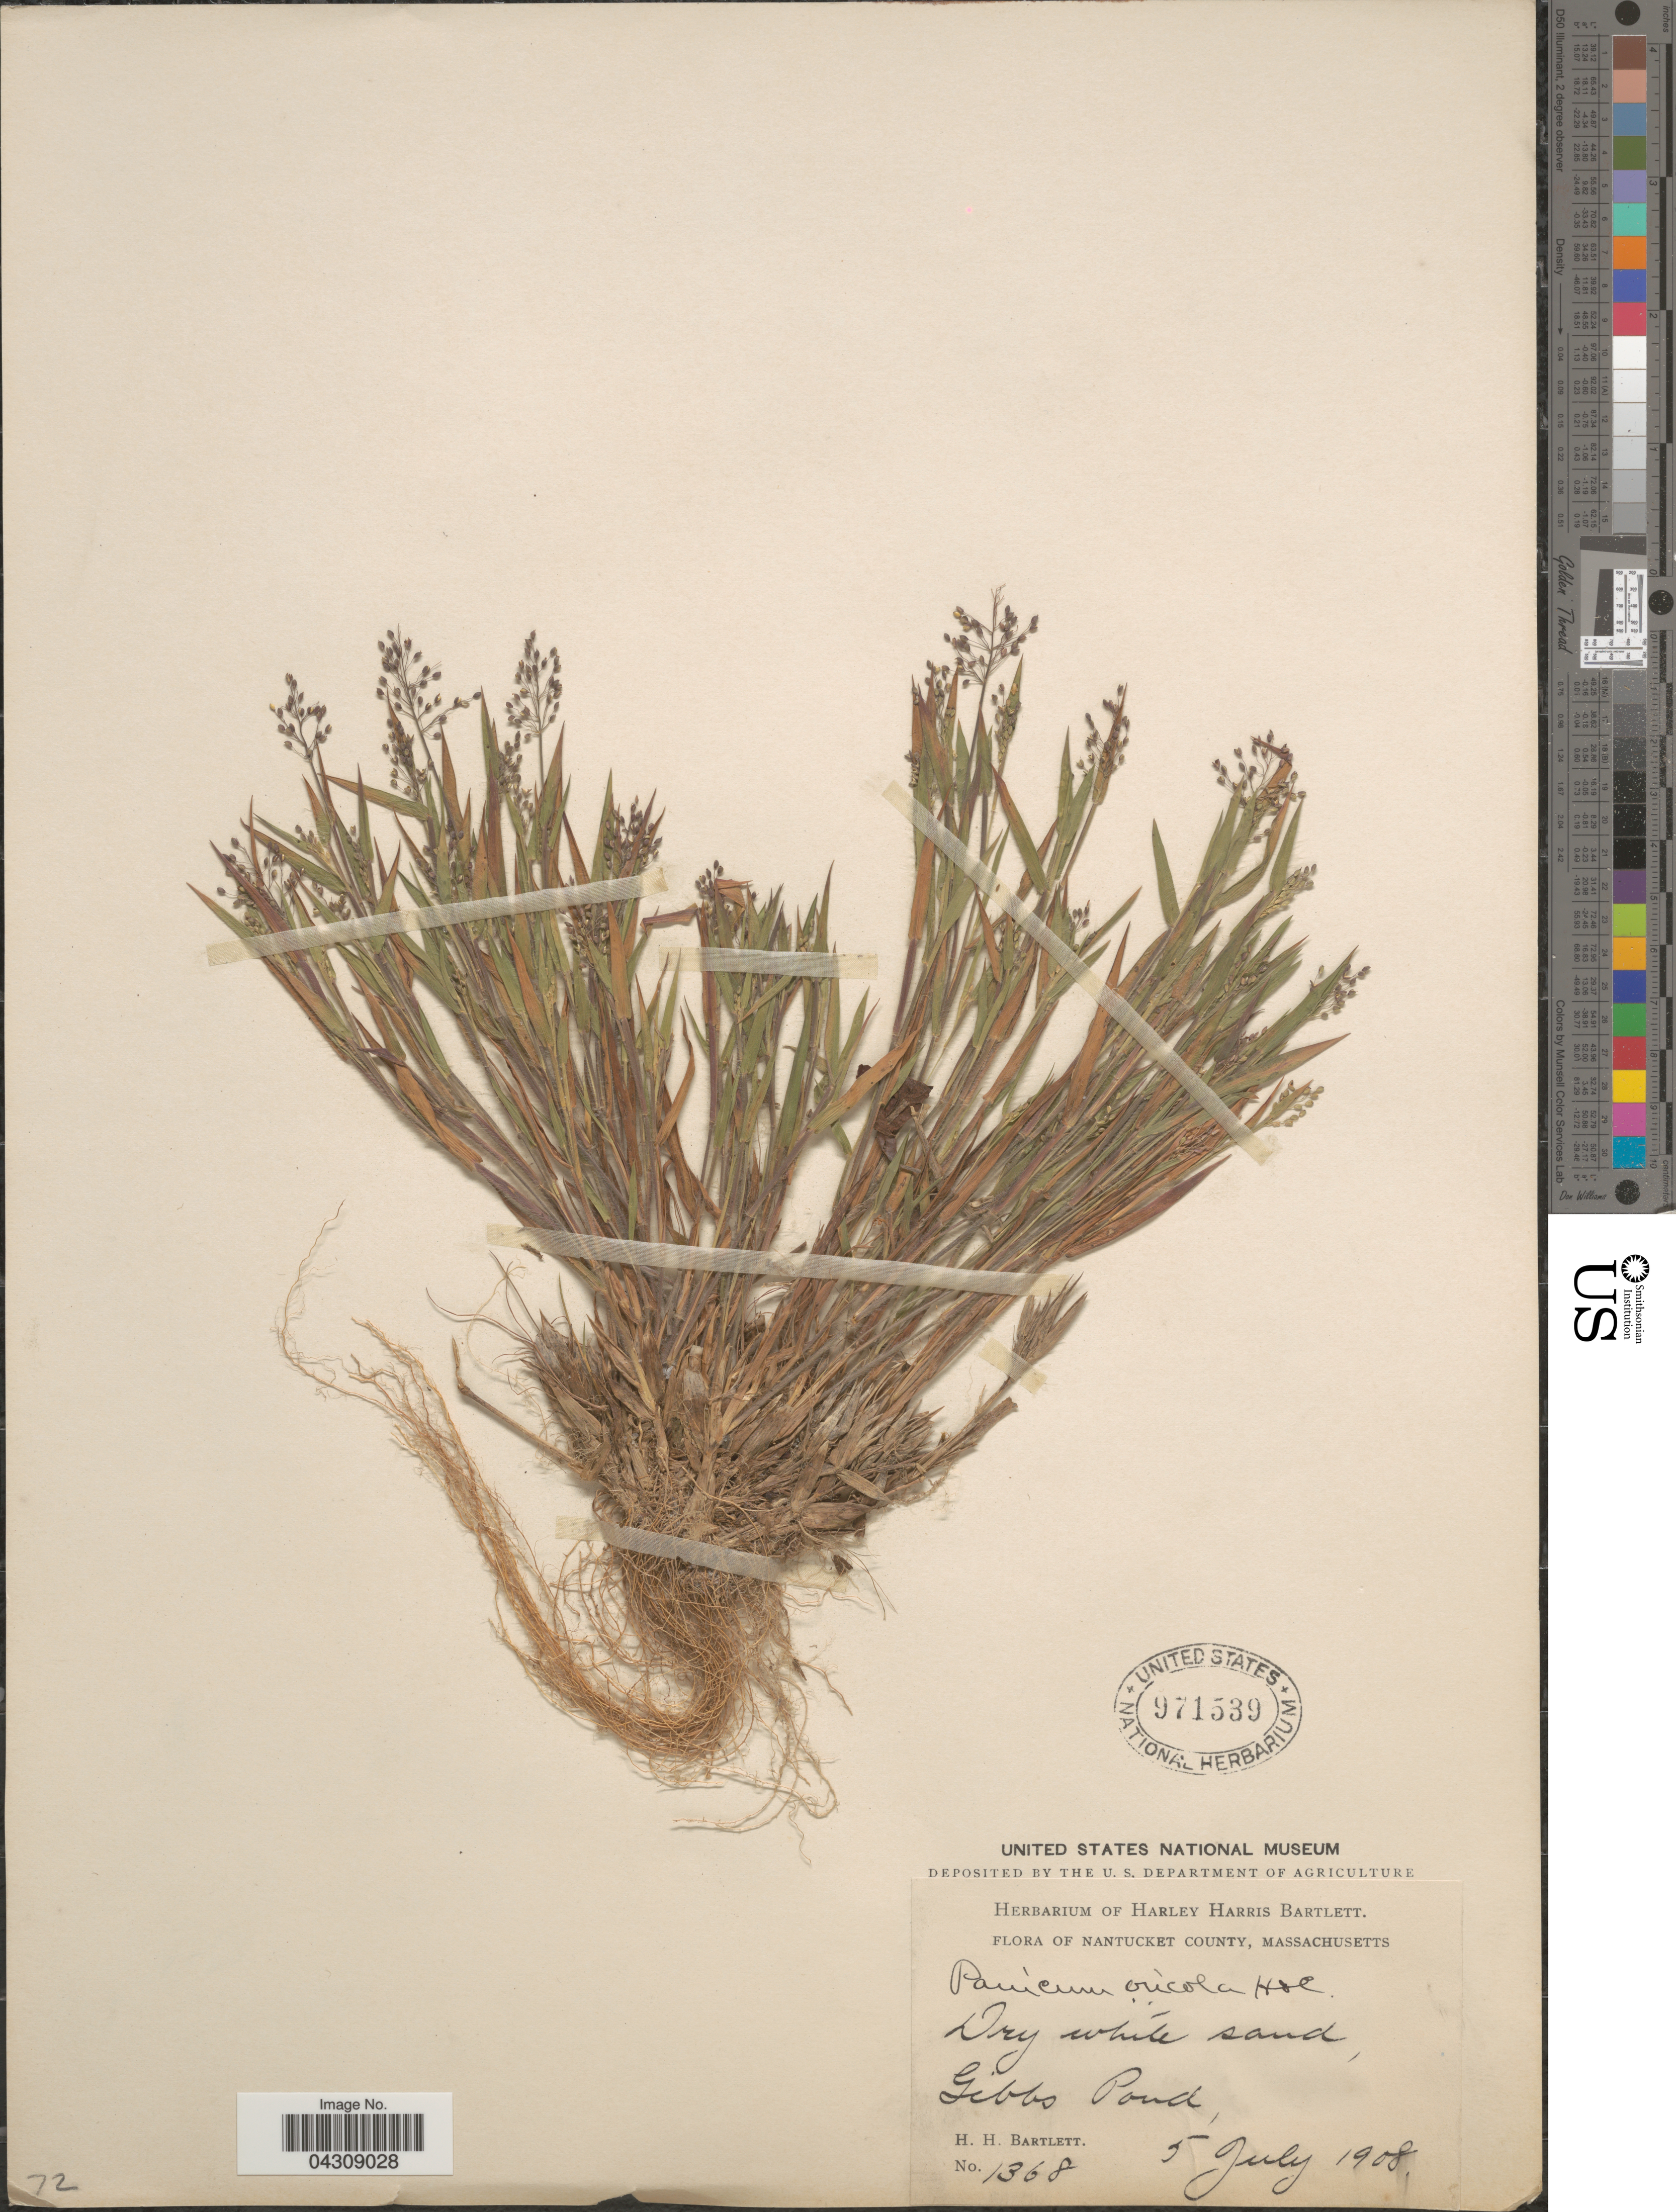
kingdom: Plantae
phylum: Tracheophyta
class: Liliopsida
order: Poales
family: Poaceae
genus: Dichanthelium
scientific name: Dichanthelium acuminatum var. acuminatum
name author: (Sw.) Gould & C.A. Clark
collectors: H. H. Bartlett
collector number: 1368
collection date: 1908-07-05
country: United States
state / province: Massachusetts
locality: Nantucket County. Gibbs Pond.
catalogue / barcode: US 971539